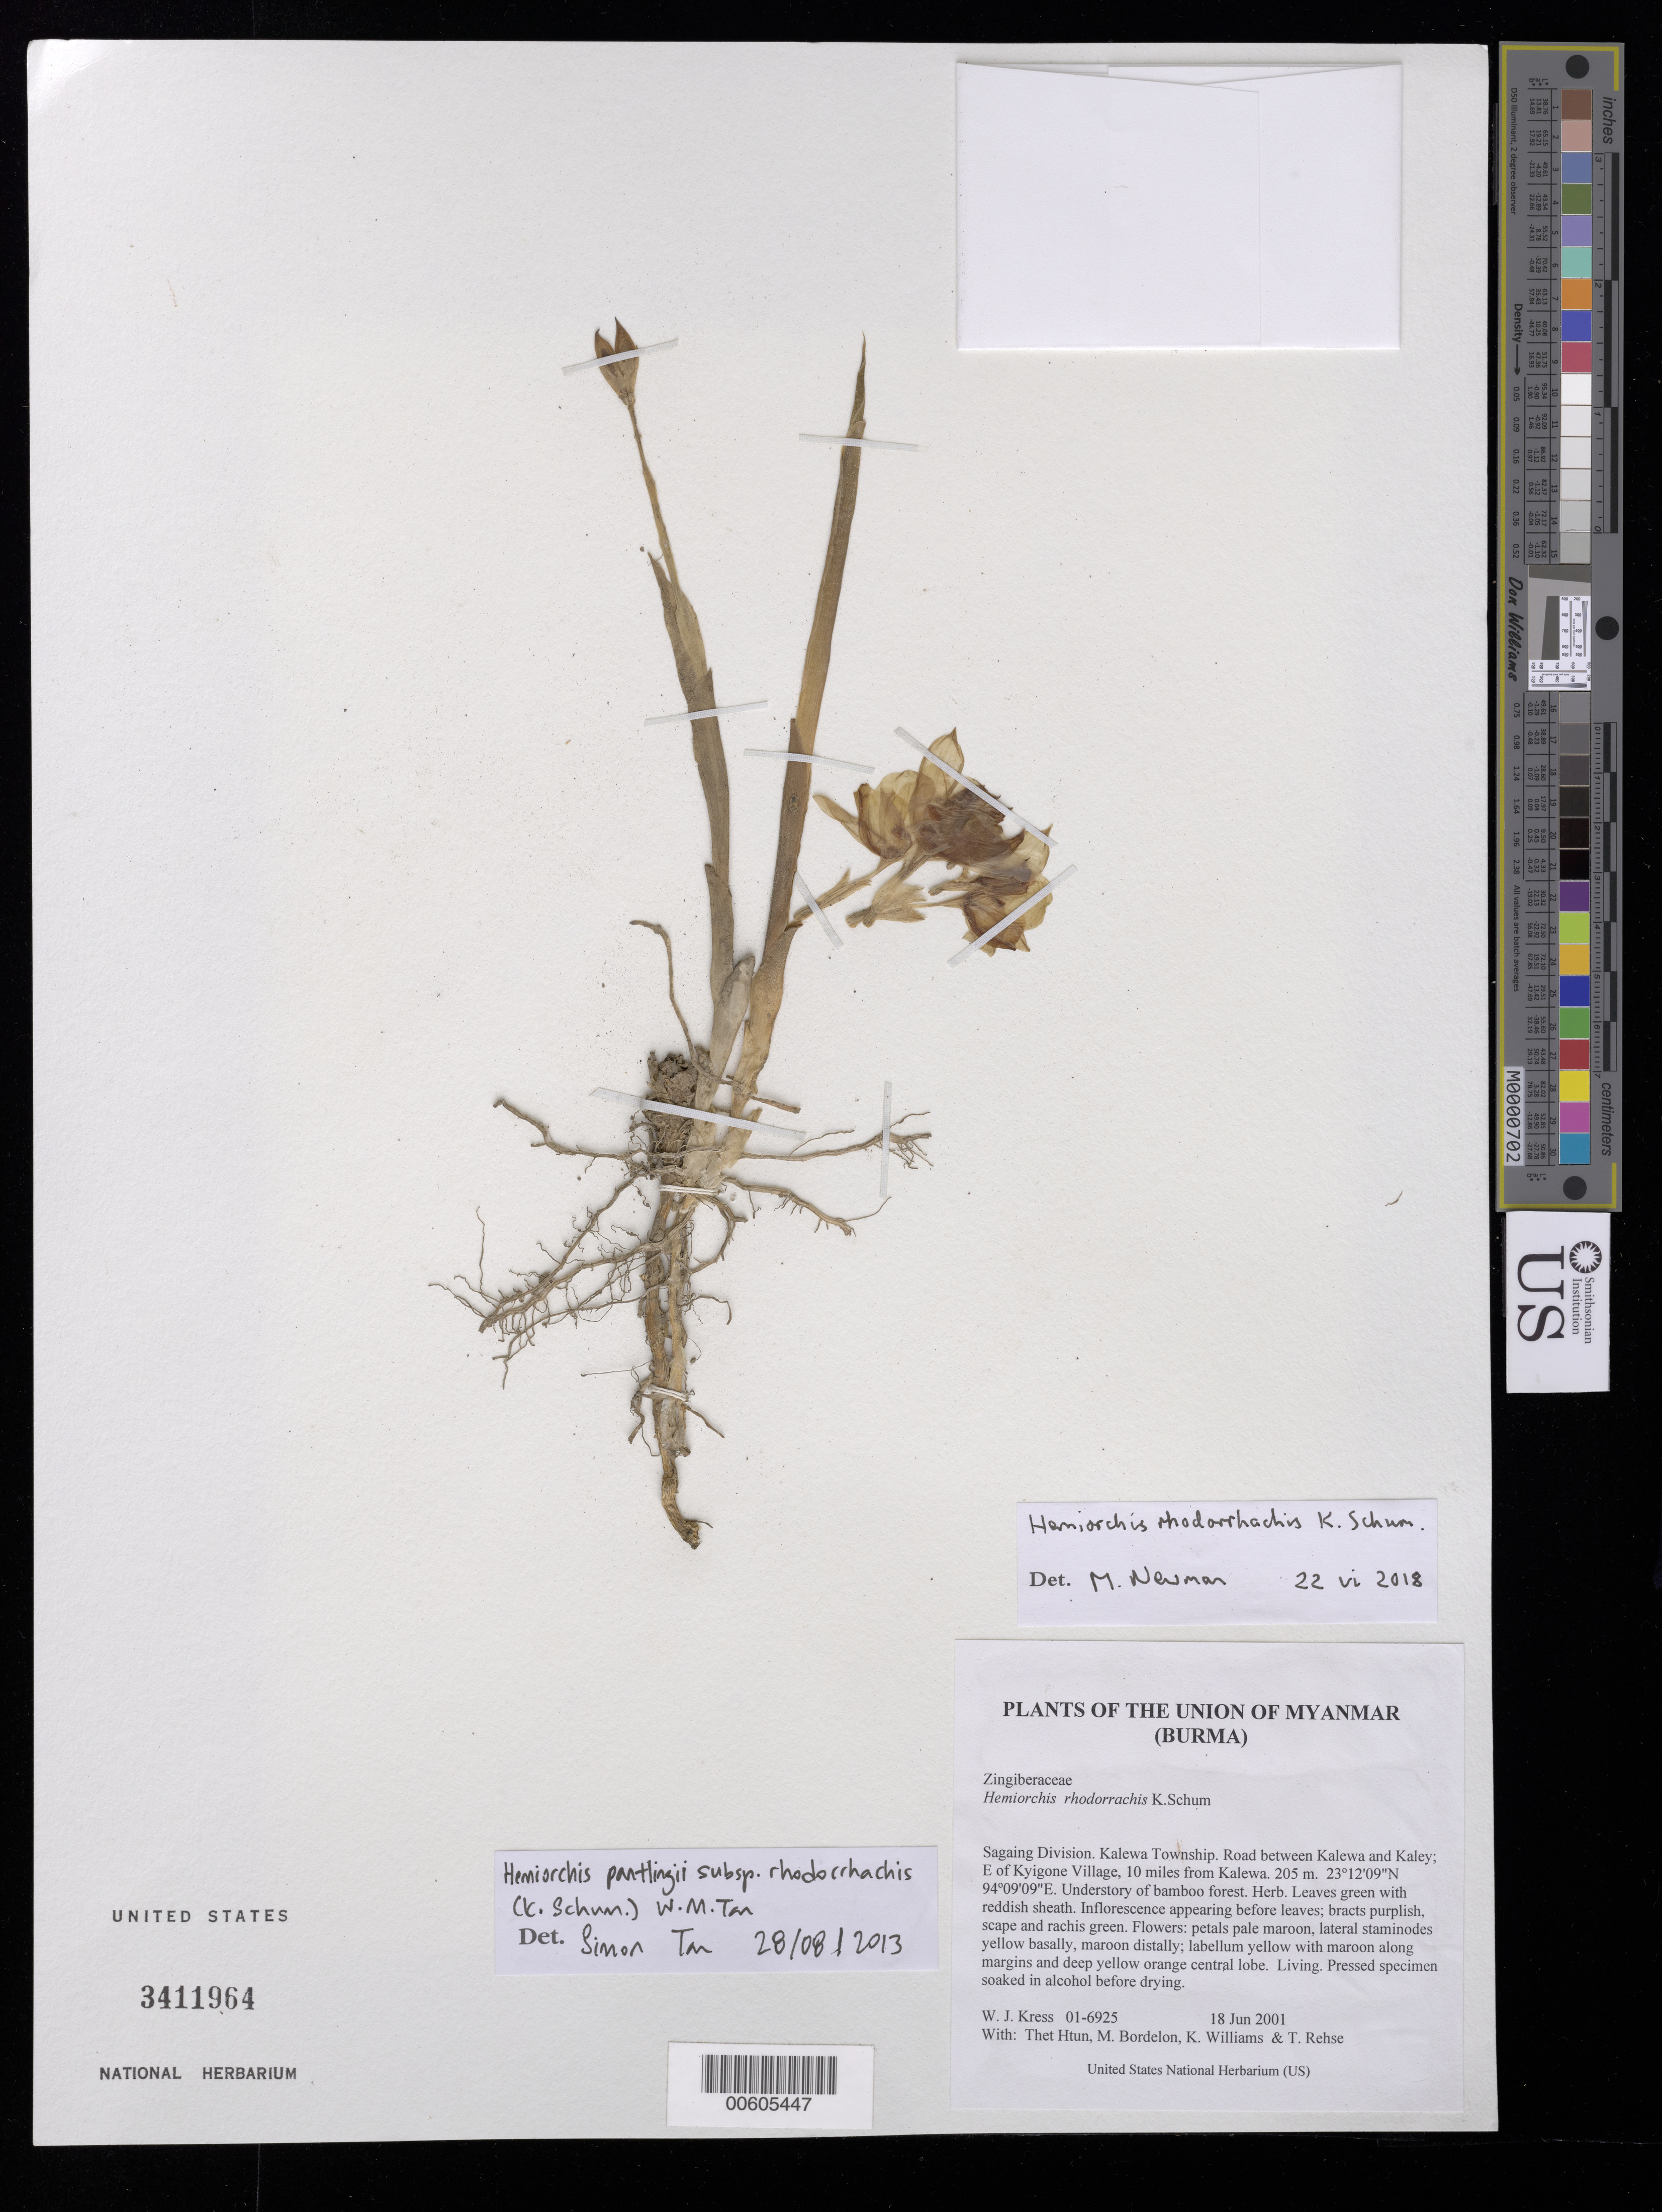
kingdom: Plantae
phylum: Tracheophyta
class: Liliopsida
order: Zingiberales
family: Zingiberaceae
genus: Hemiorchis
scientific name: Hemiorchis rhodorrhachis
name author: K. Schum.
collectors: W. J. Kress, Thet Htun, M. Bordelon, K. J. Williams & T. Rehse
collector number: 01-6925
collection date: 2001-06-18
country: Myanmar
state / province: Sagaing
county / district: Kalewa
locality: Road between Kalewa and Kaley; E of Kyigone Village, 10 miles from Kalewa.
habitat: Understory of bamboo forest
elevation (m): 205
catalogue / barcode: US 3411964